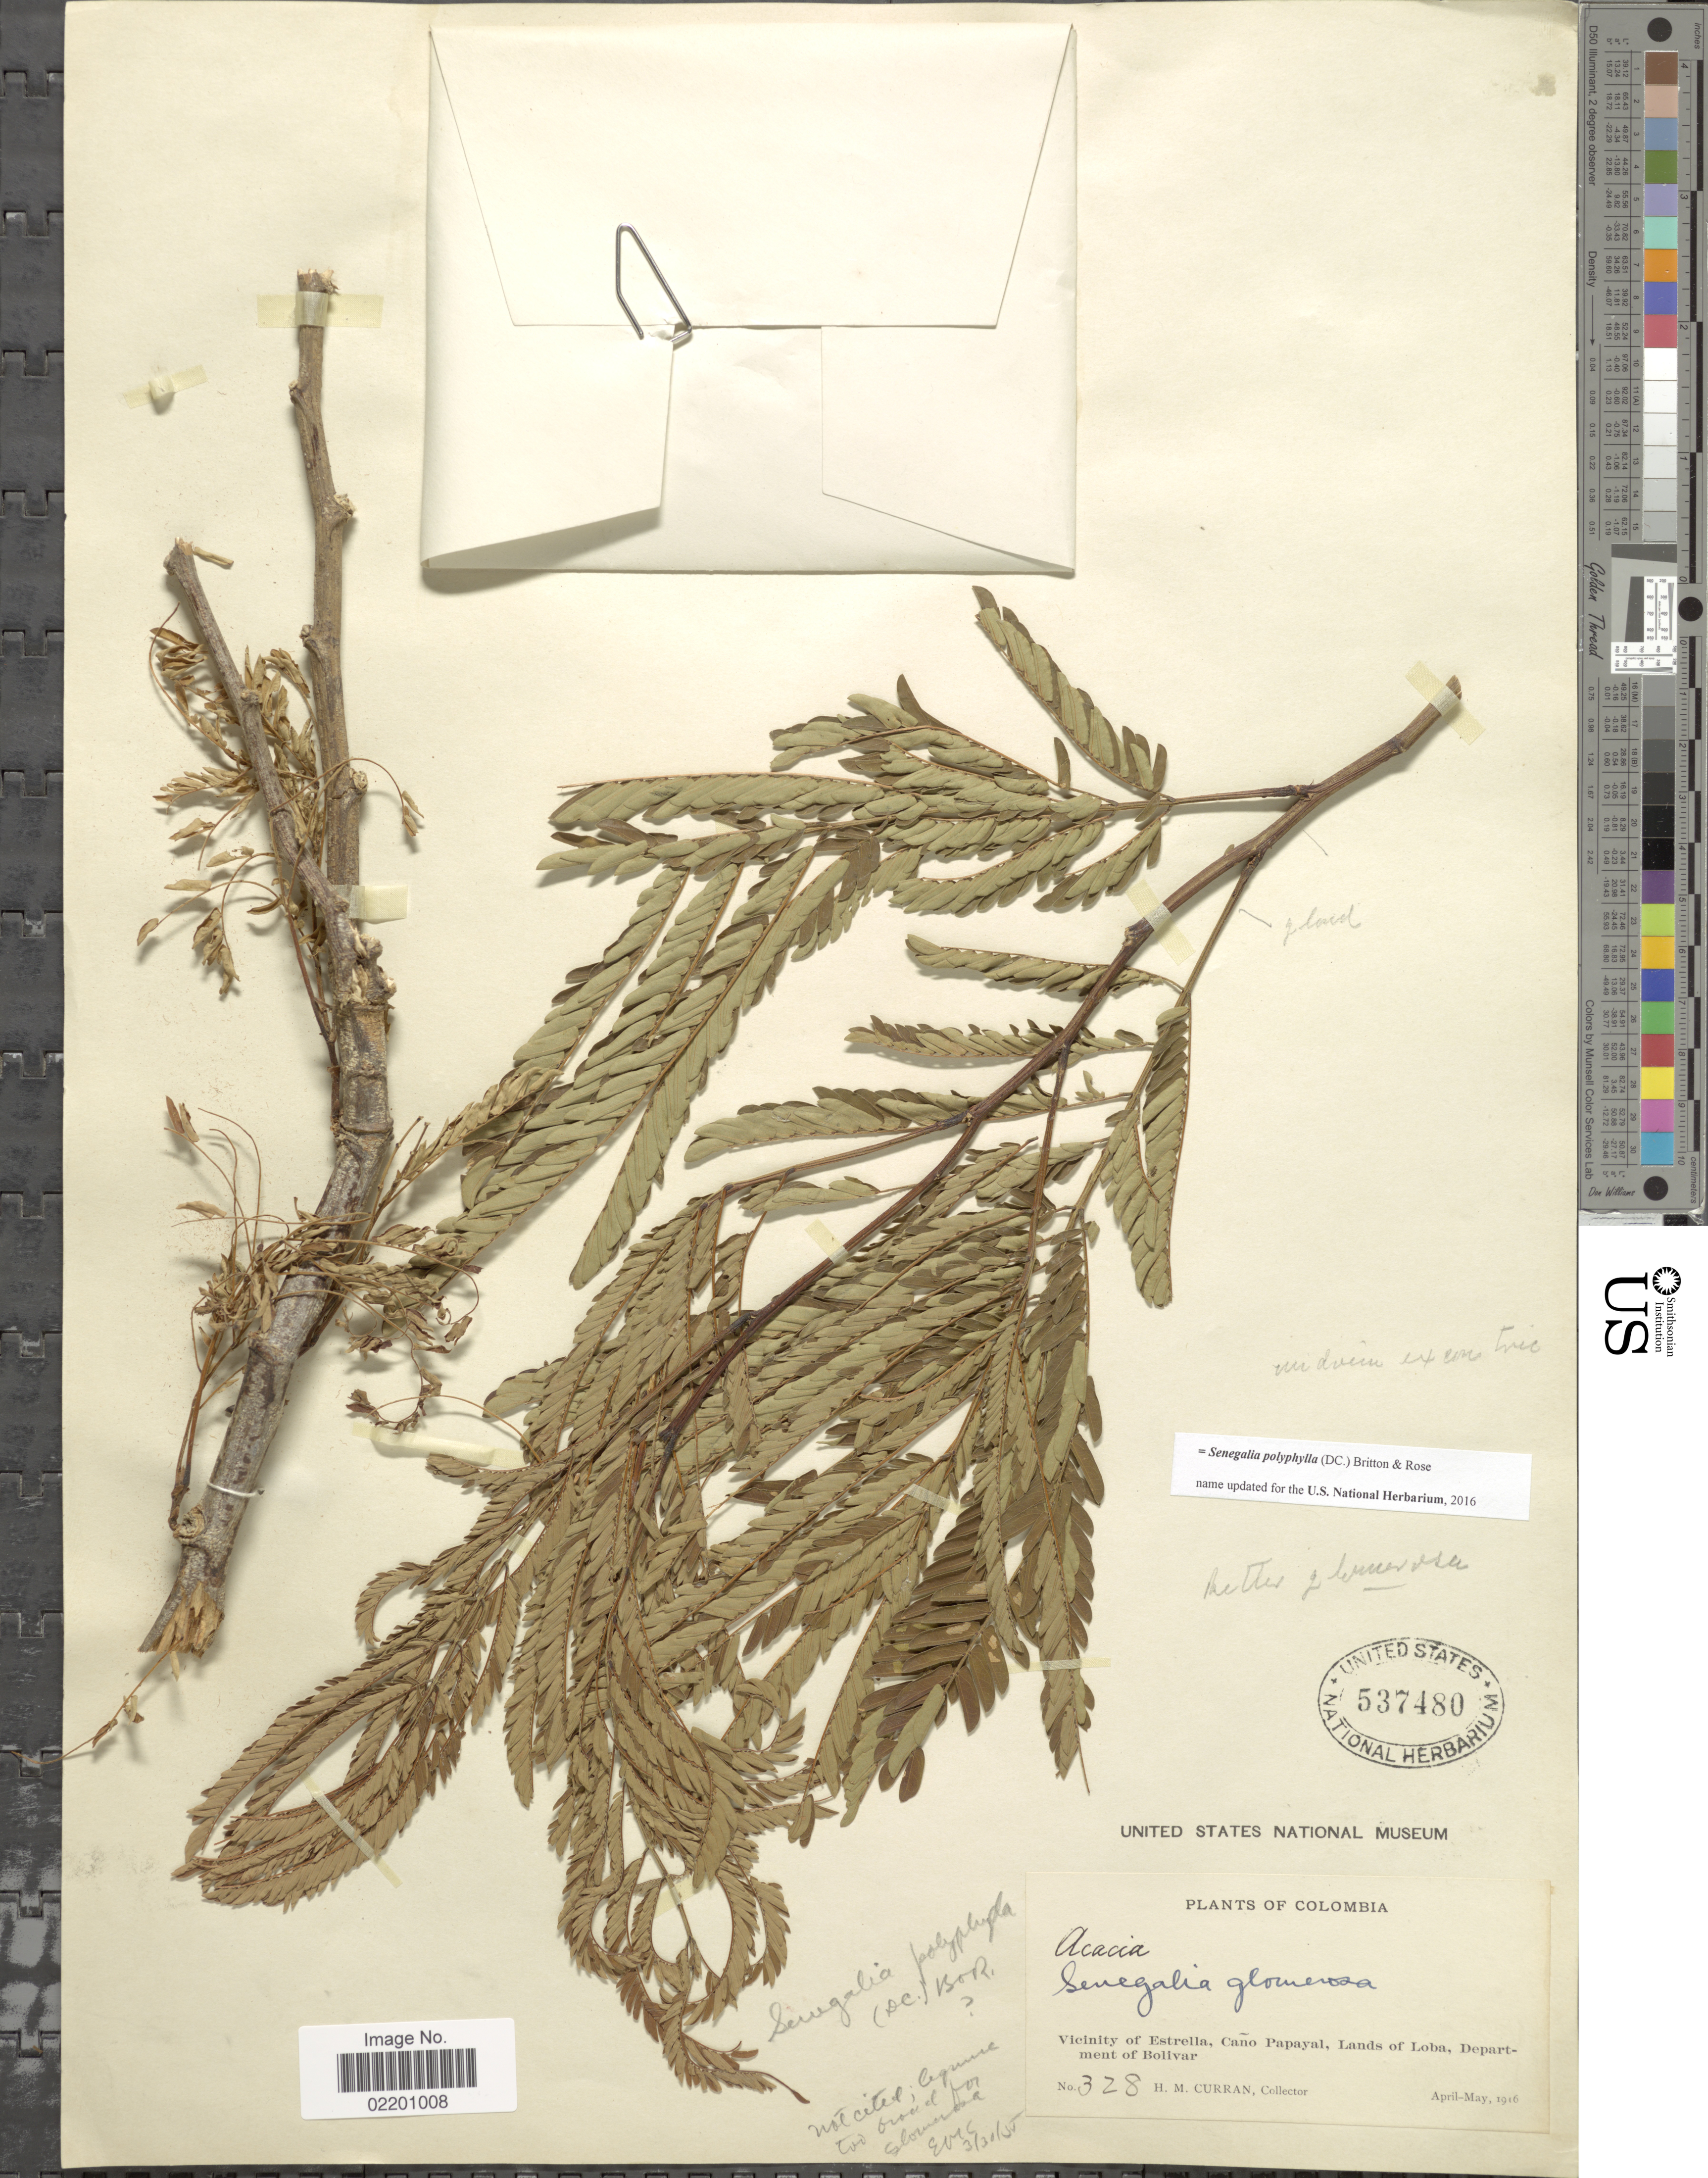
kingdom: Plantae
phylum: Tracheophyta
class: Magnoliopsida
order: Fabales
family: Fabaceae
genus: Senegalia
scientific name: Senegalia polyphylla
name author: (DC.) Britton & Rose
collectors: H. M. Curran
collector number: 328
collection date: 1916-04/1916-05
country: Colombia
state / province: Bolívar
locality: Vicinity of Estrella, Cano Papayal, lands of Loba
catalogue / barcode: US 537480